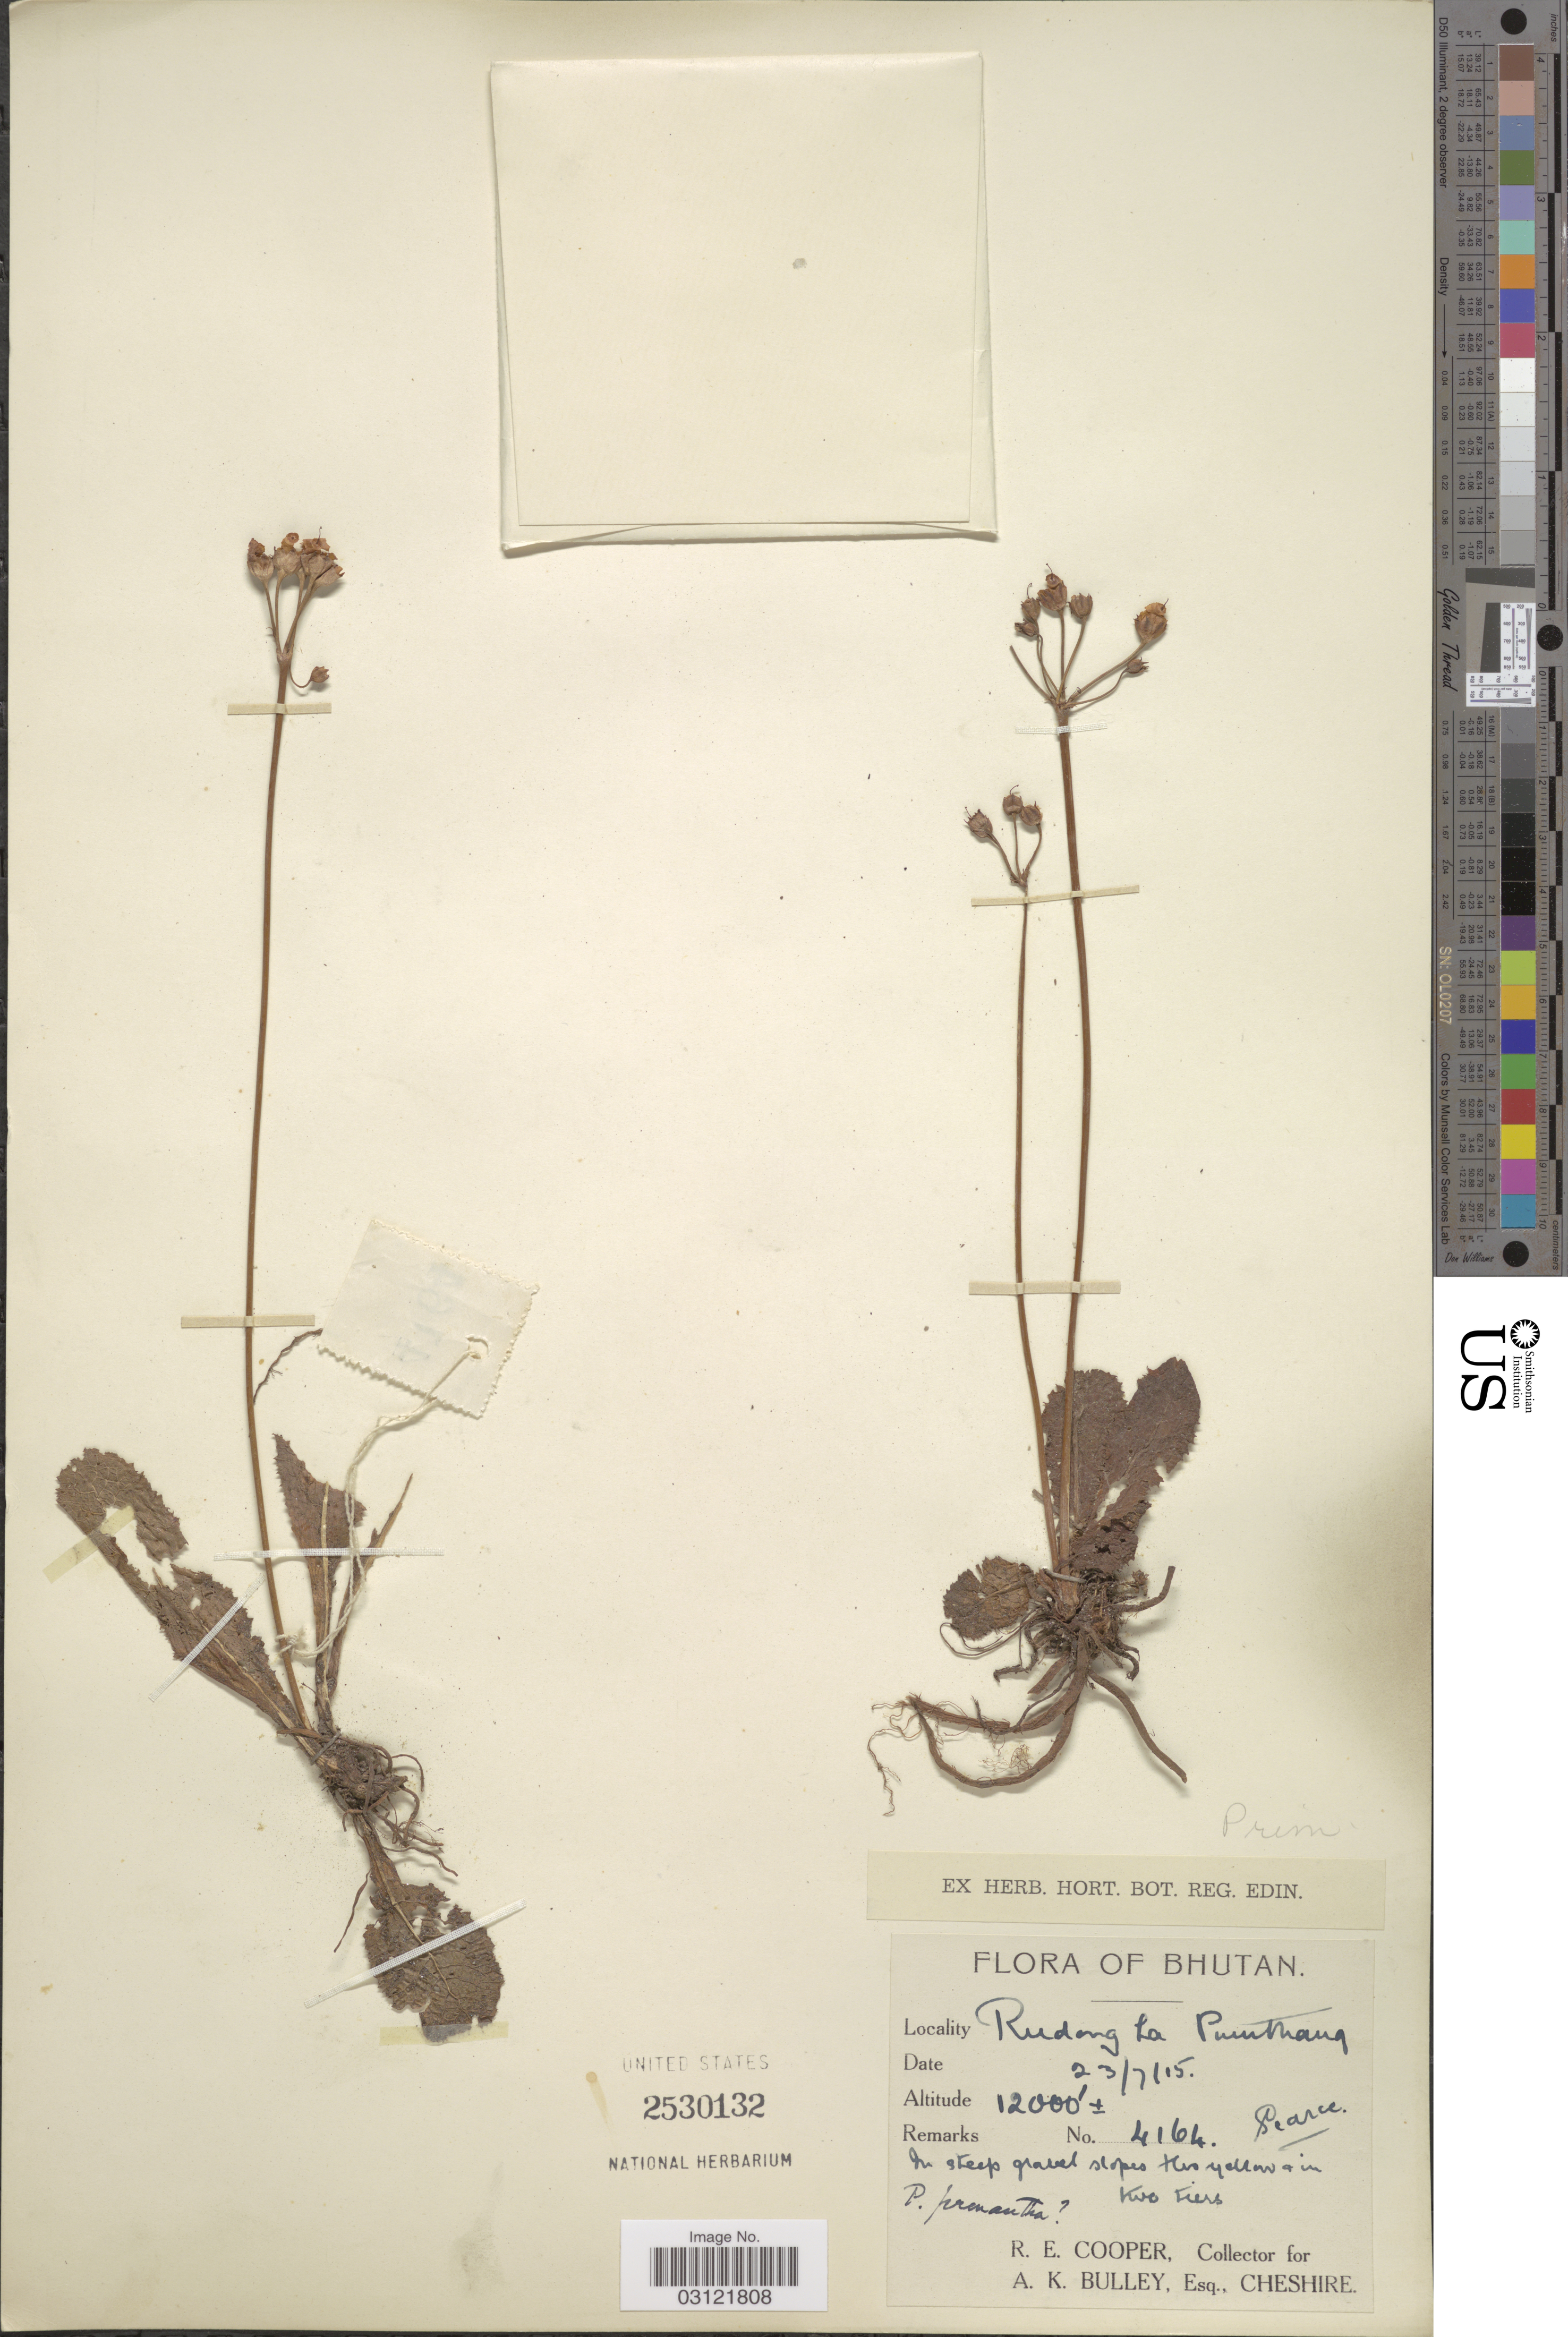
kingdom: Plantae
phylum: Tracheophyta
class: Magnoliopsida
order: Ericales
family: Primulaceae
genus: Primula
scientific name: Primula prenantha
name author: Balf. f. & W.W. Sm.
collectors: R. E. Cooper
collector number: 4164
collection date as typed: Transcribed d/m/y: 23/7/15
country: Bhutan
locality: Rudong La Pumthang.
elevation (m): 3658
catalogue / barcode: US 2530132